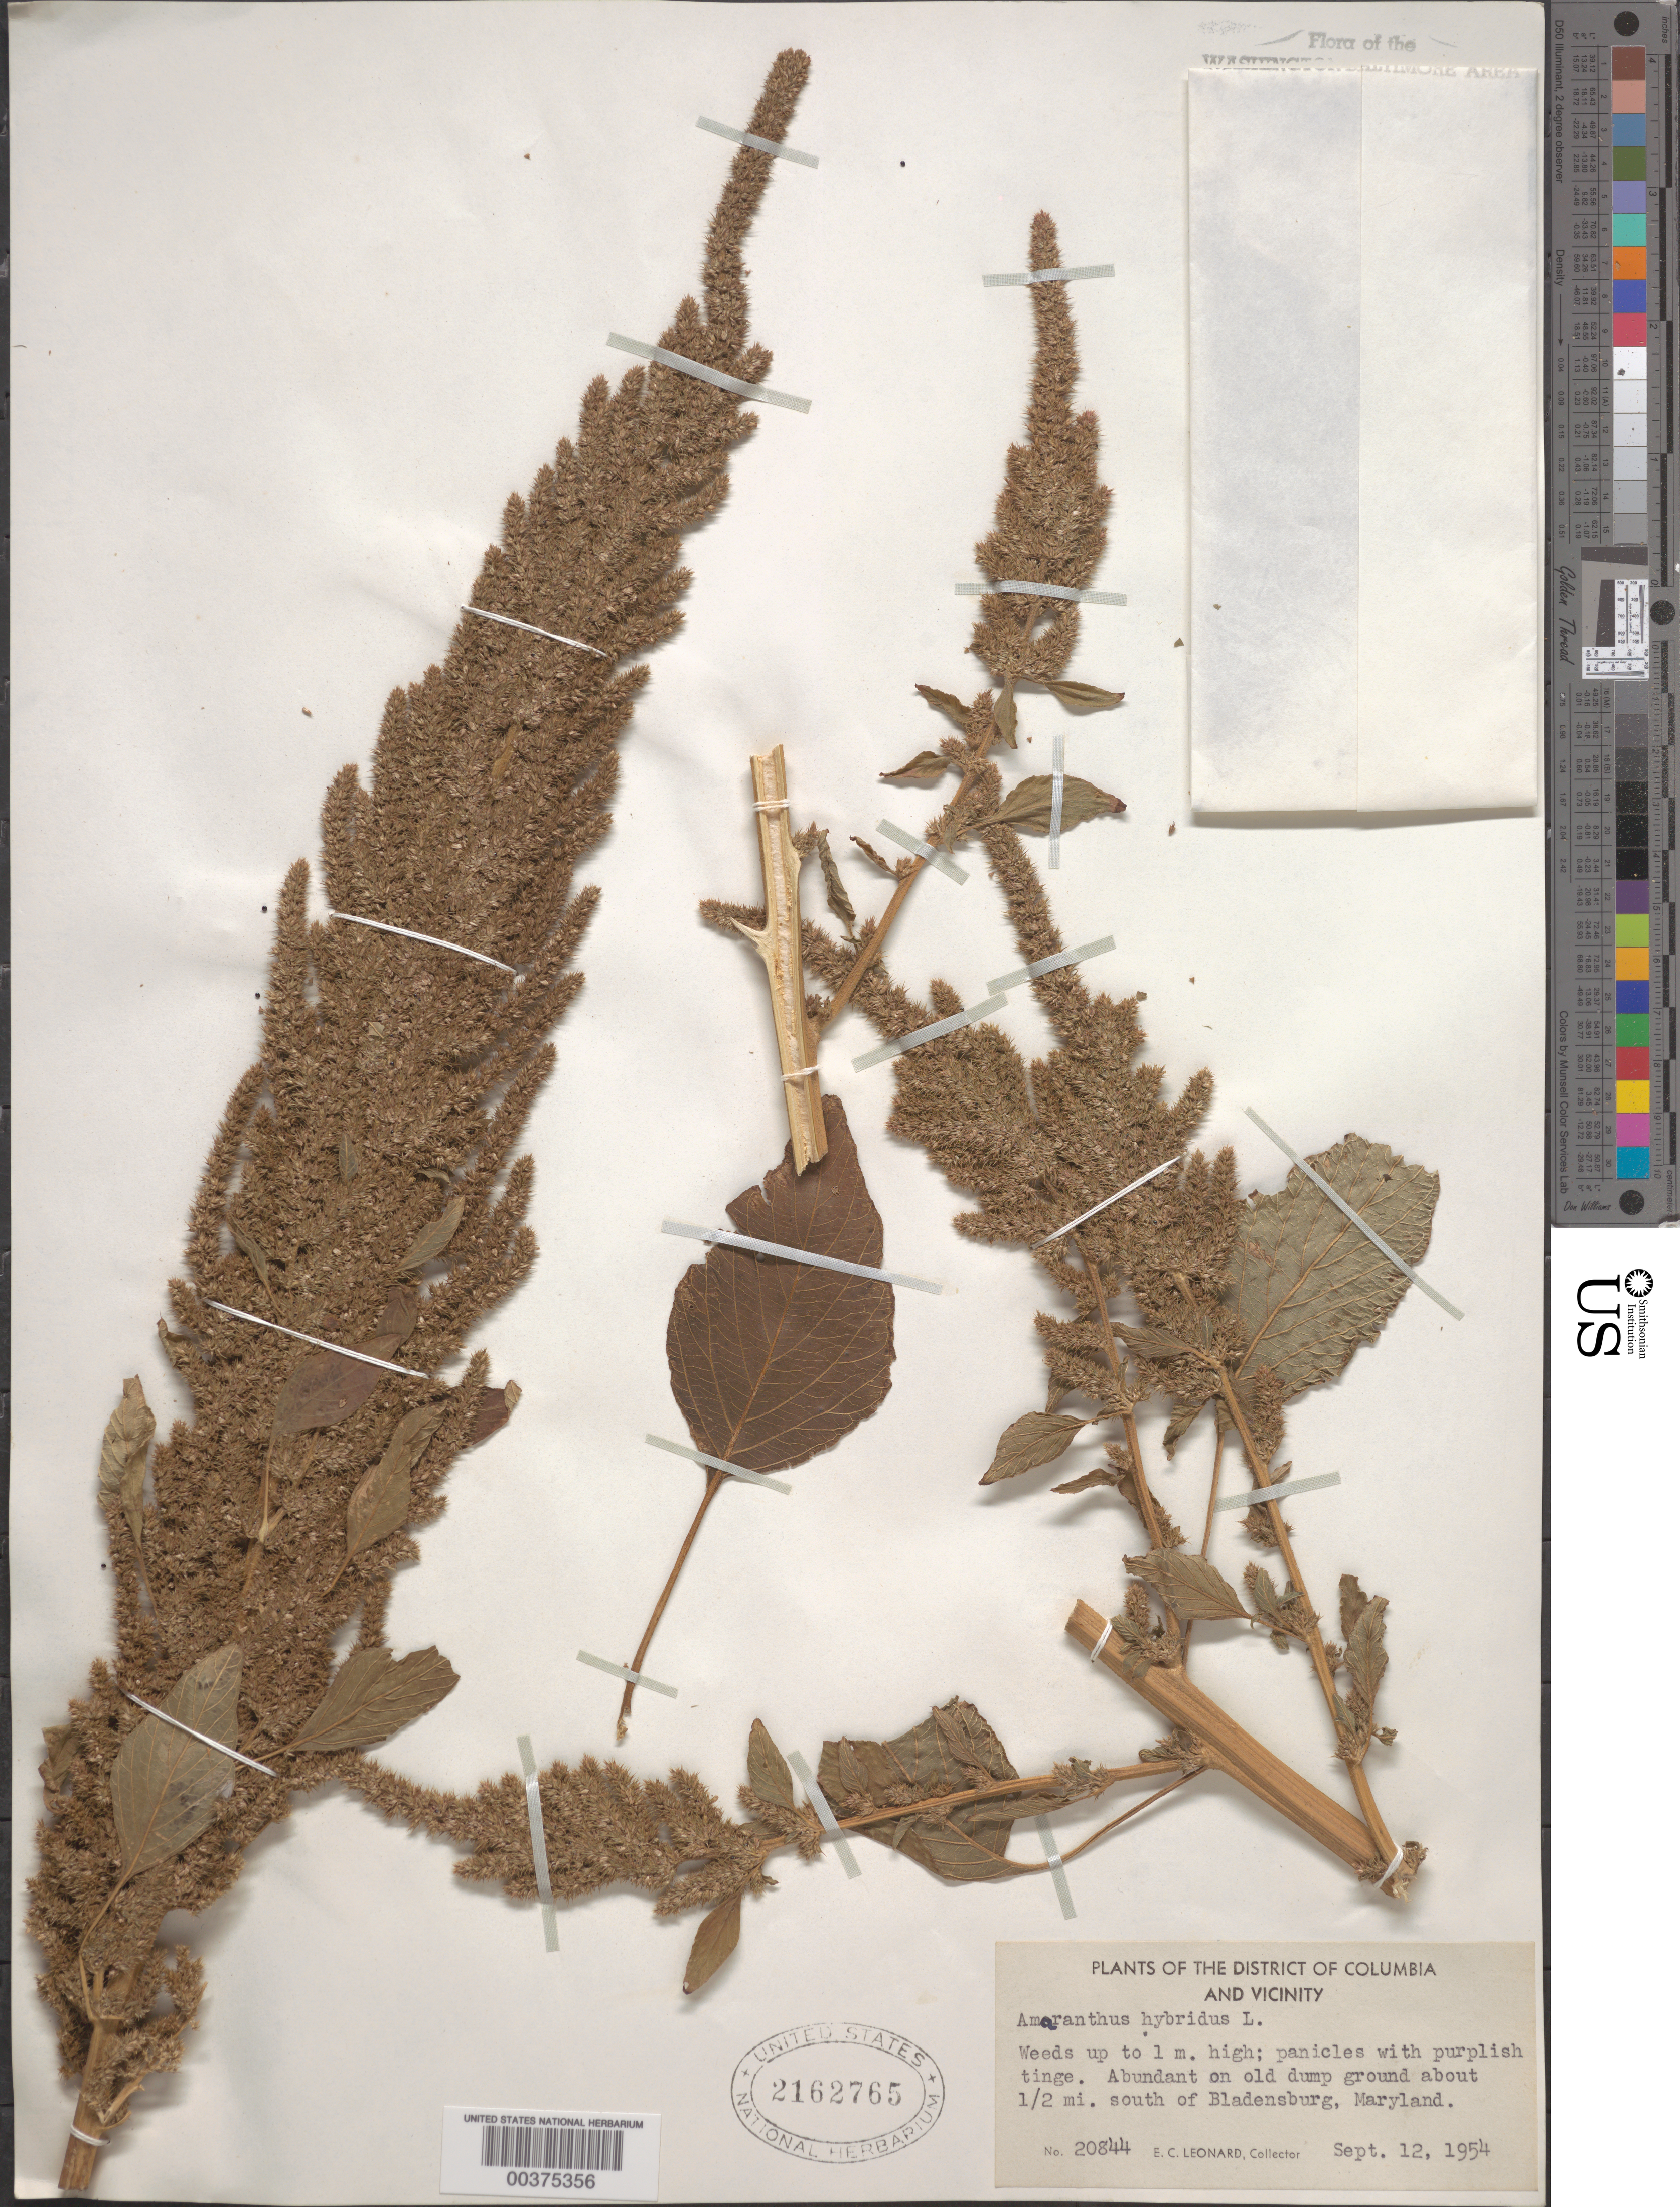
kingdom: Plantae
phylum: Tracheophyta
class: Magnoliopsida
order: Caryophyllales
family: Amaranthaceae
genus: Amaranthus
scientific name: Amaranthus hybridus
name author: L.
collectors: E. C. Leonard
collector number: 20844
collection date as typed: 12 Sep 1954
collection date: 1954-09-12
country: United States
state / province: Maryland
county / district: Prince George's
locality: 0.5 mi. S of Bladensburg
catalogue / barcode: US 2162765